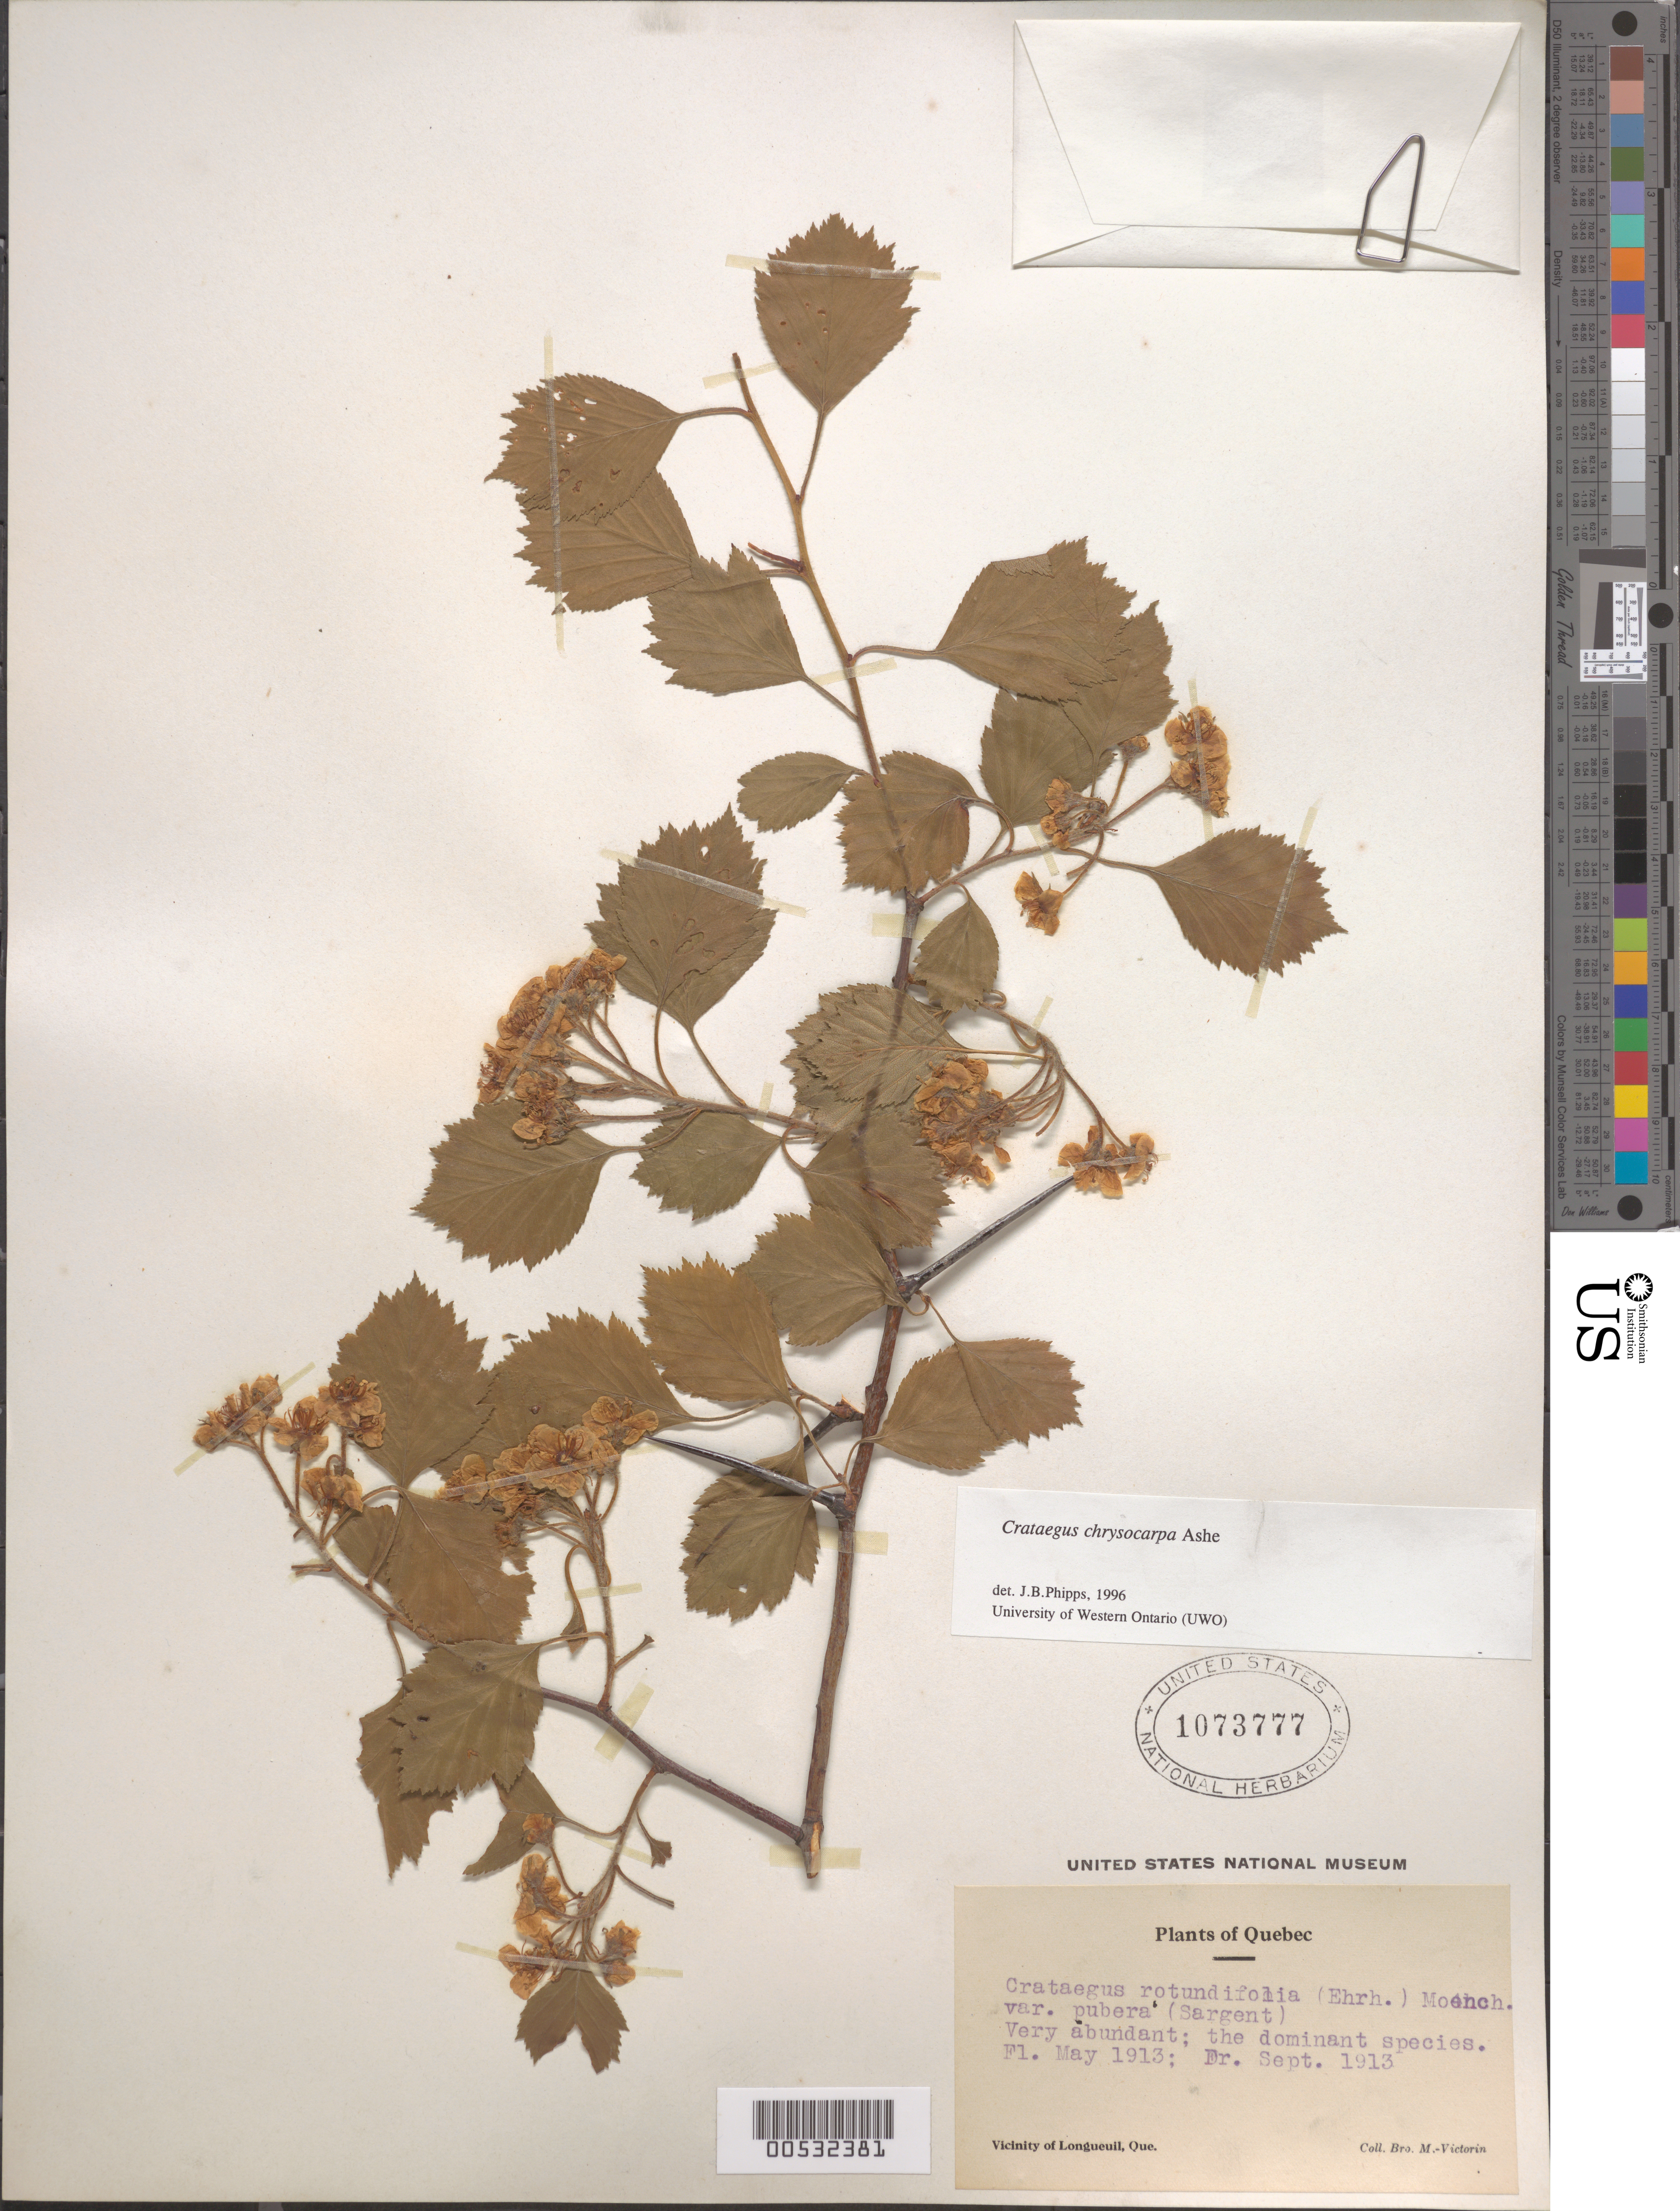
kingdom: Plantae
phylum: Tracheophyta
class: Magnoliopsida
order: Rosales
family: Rosaceae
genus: Crataegus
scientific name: Crataegus chrysocarpa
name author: Ashe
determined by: Phipps, James B., (UWO), University of Western Ontario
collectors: Fr. Marie-Victorin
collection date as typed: May 1913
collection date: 1913-05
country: Canada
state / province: Quebec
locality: Vicinity of Longueuil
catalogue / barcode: US 1073777